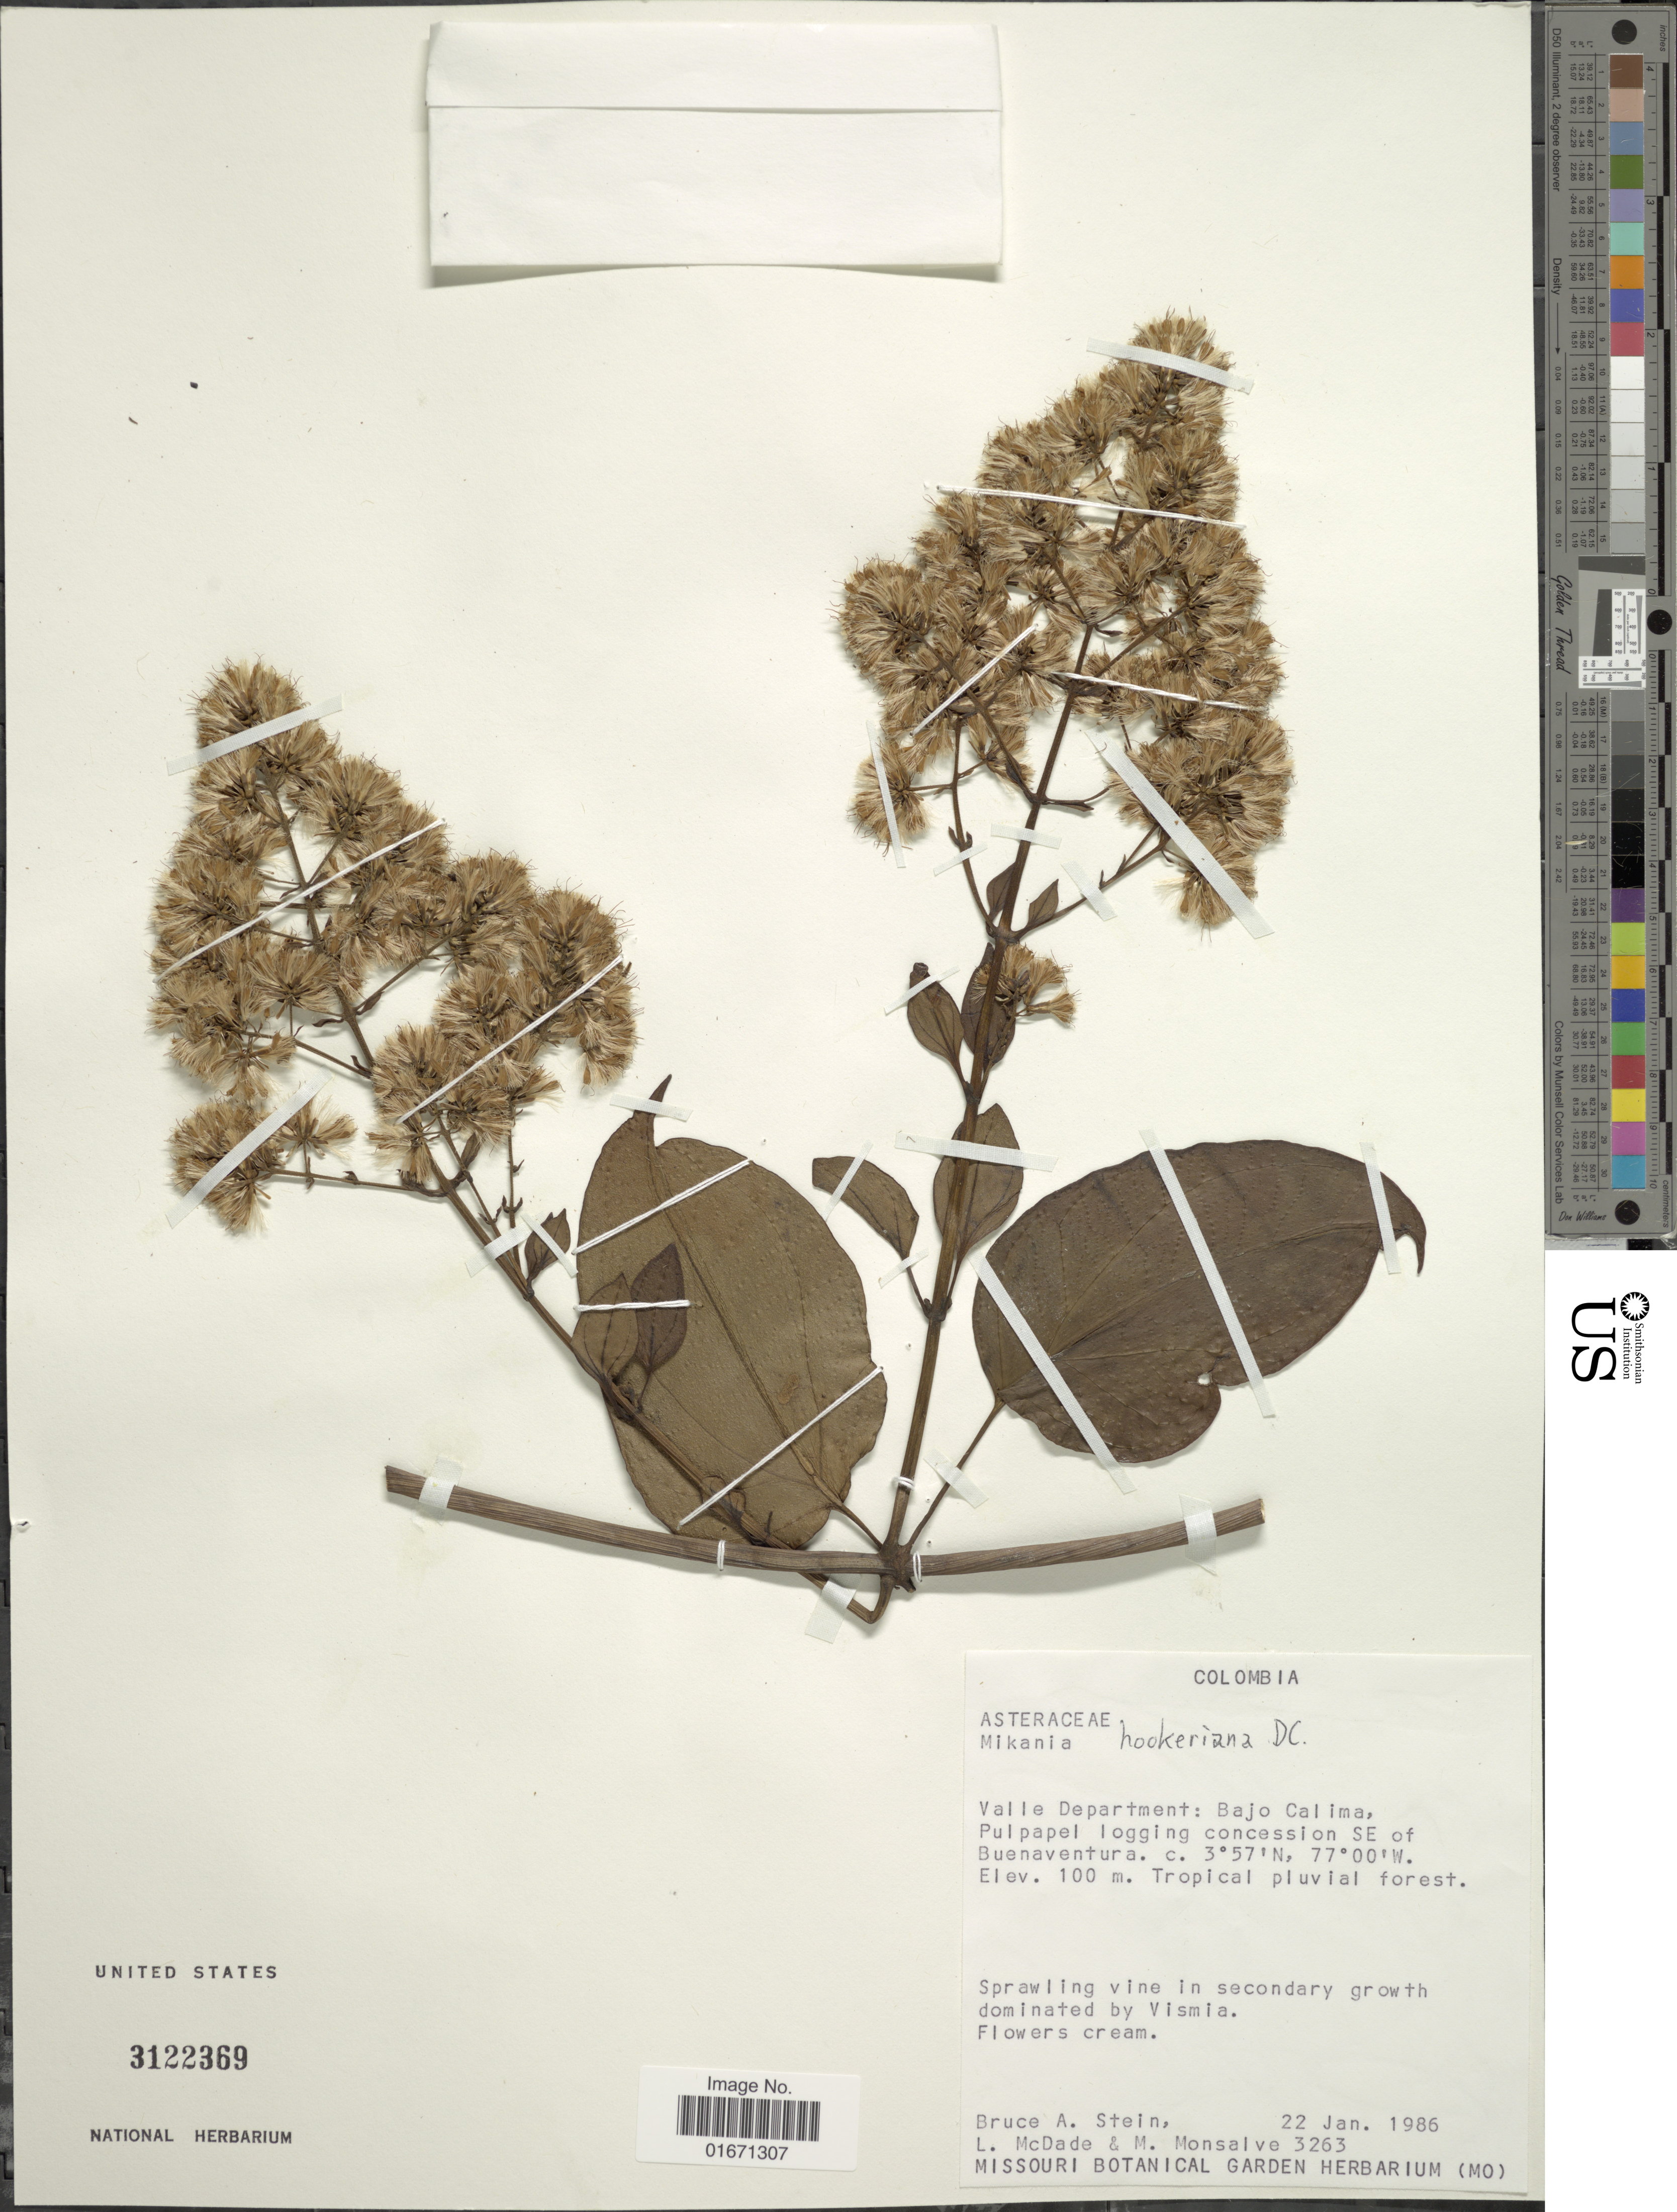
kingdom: Plantae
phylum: Tracheophyta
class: Magnoliopsida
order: Asterales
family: Asteraceae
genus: Mikania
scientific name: Mikania hookeriana var. platyphylla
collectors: B. A. Stein, L. McDade & M. Monsalve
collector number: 3263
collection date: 1986-01-22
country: Colombia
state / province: Valle del Cauca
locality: Bajo Calima, logging concession SE of Buenaventura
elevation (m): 100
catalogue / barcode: US 3122369